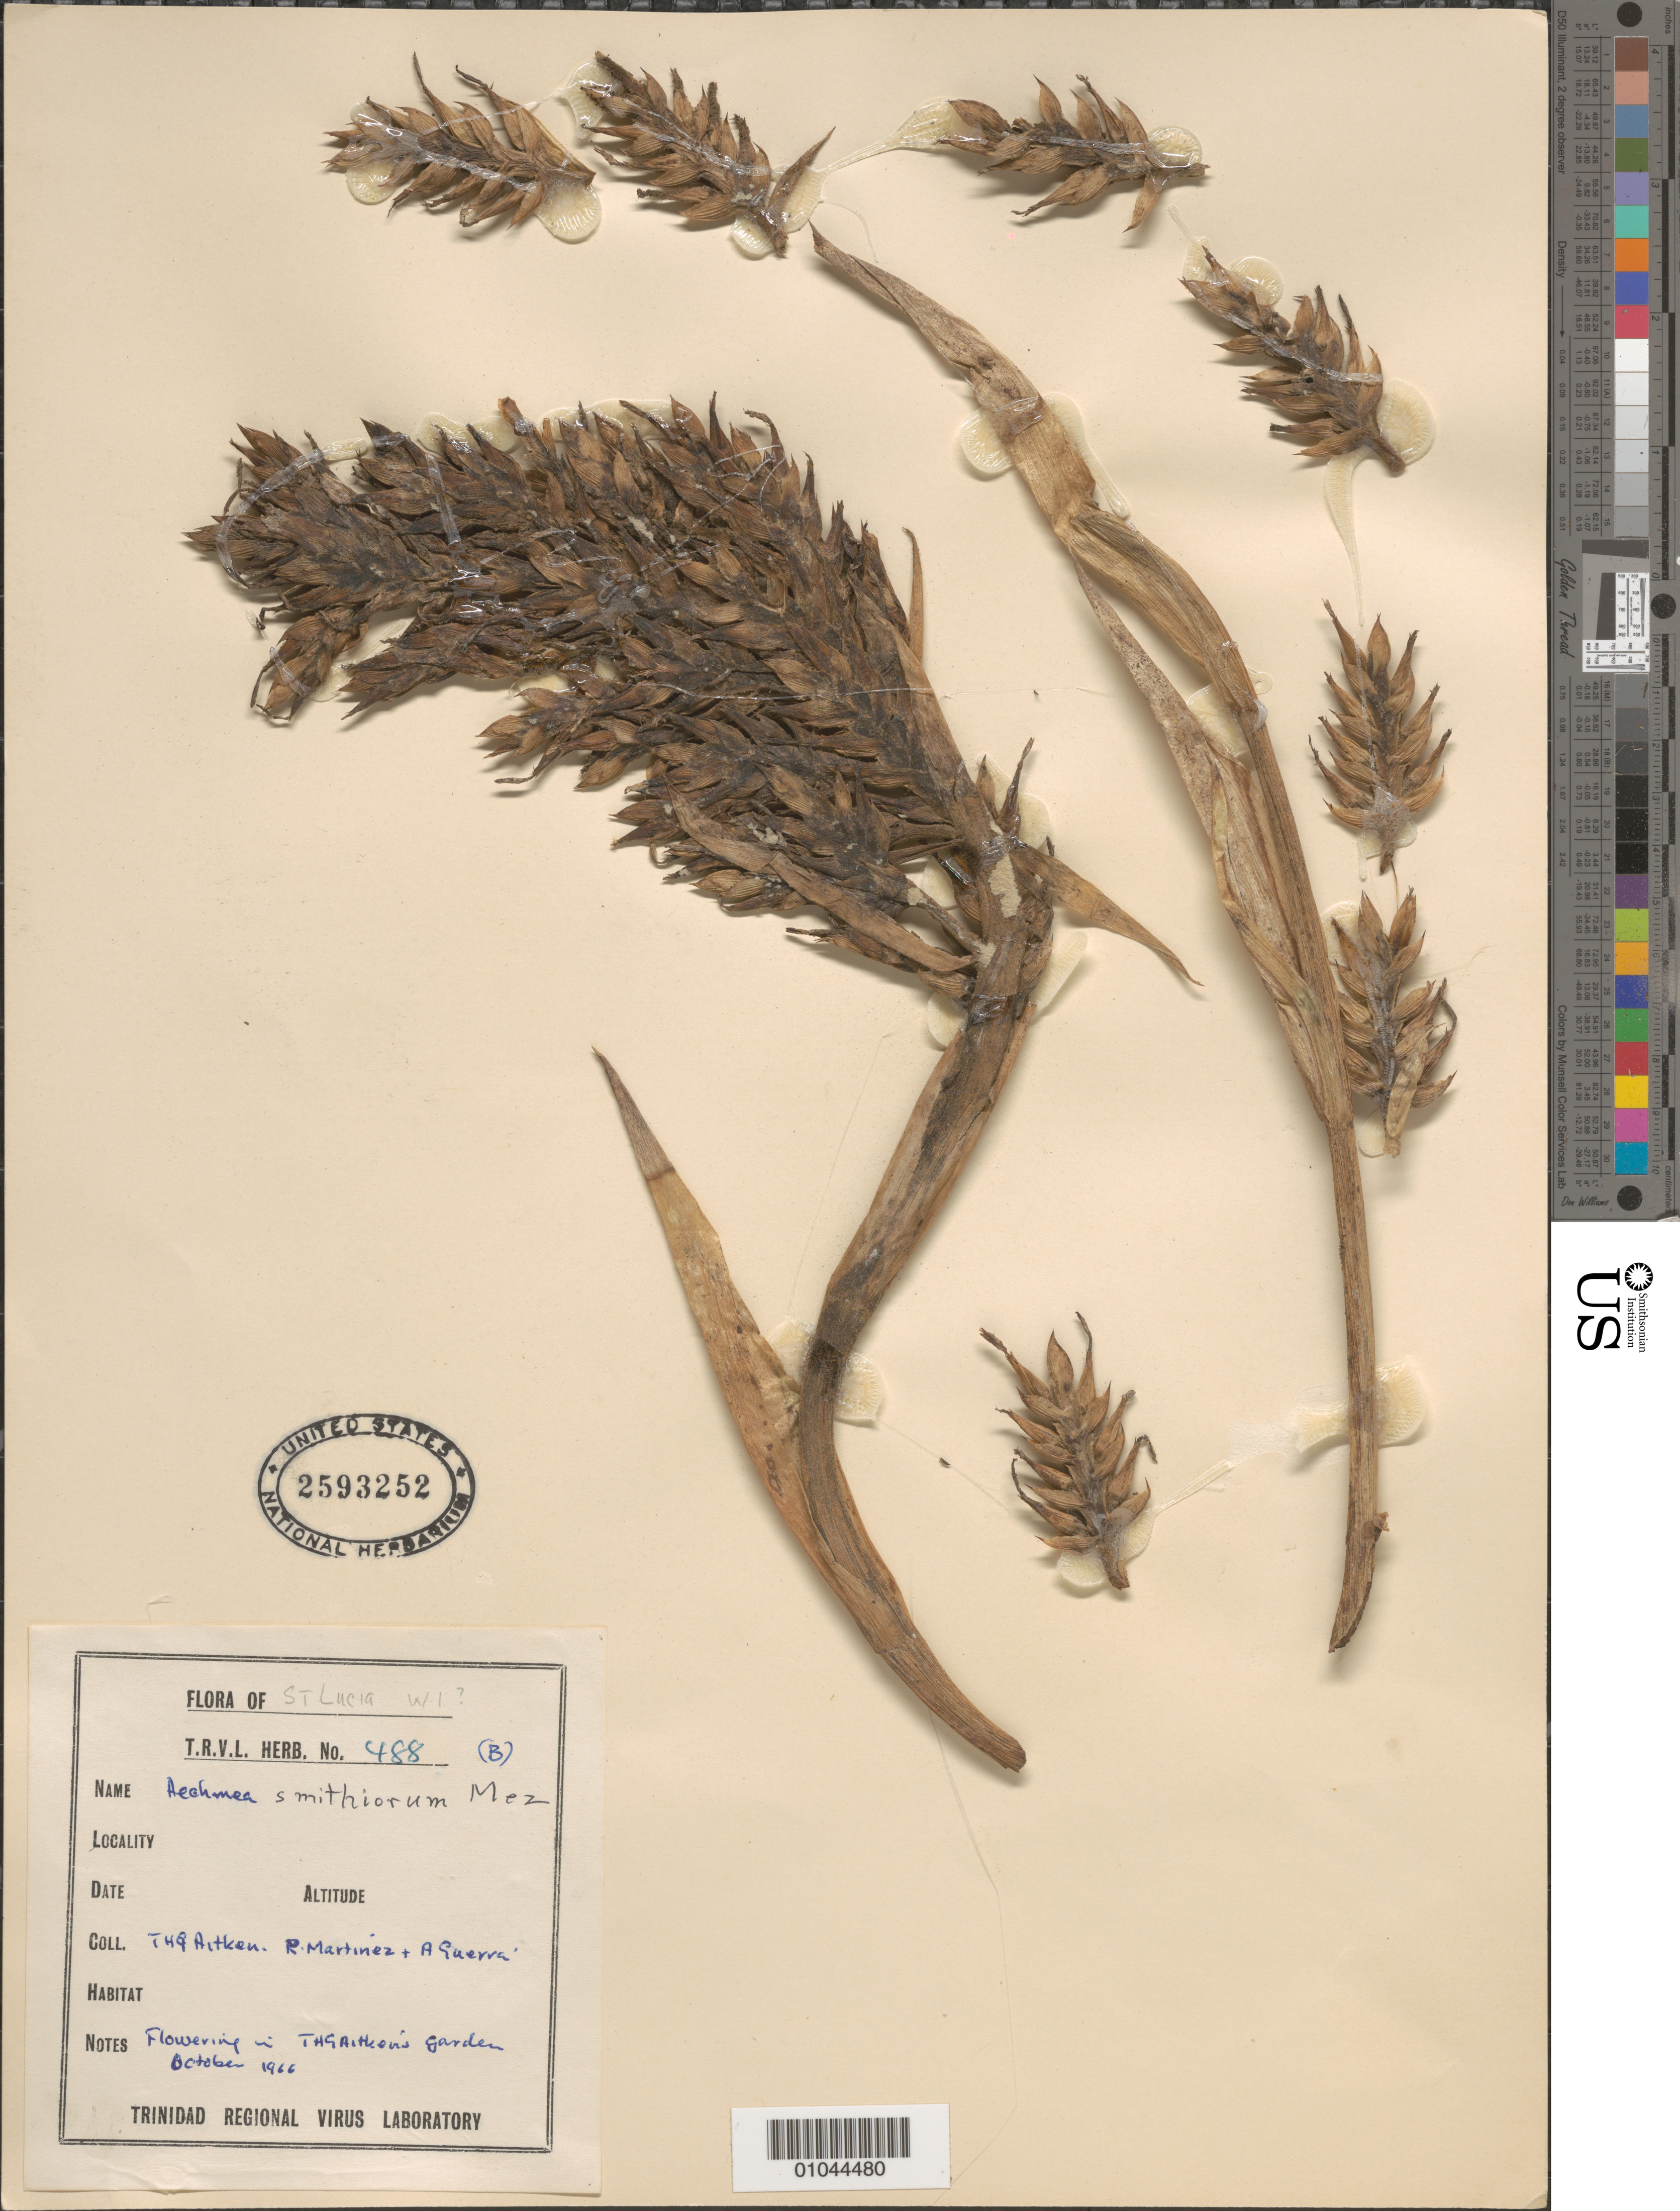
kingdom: Plantae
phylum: Tracheophyta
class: Liliopsida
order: Poales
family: Bromeliaceae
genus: Aechmea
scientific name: Aechmea lavandulacea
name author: C.H. Wright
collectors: T. Aitken, C. Martínez R. & A. Guerra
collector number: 488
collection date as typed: Oct 1966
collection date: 1966-10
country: St. Lucia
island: St. Lucia I.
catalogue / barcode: US 2593252